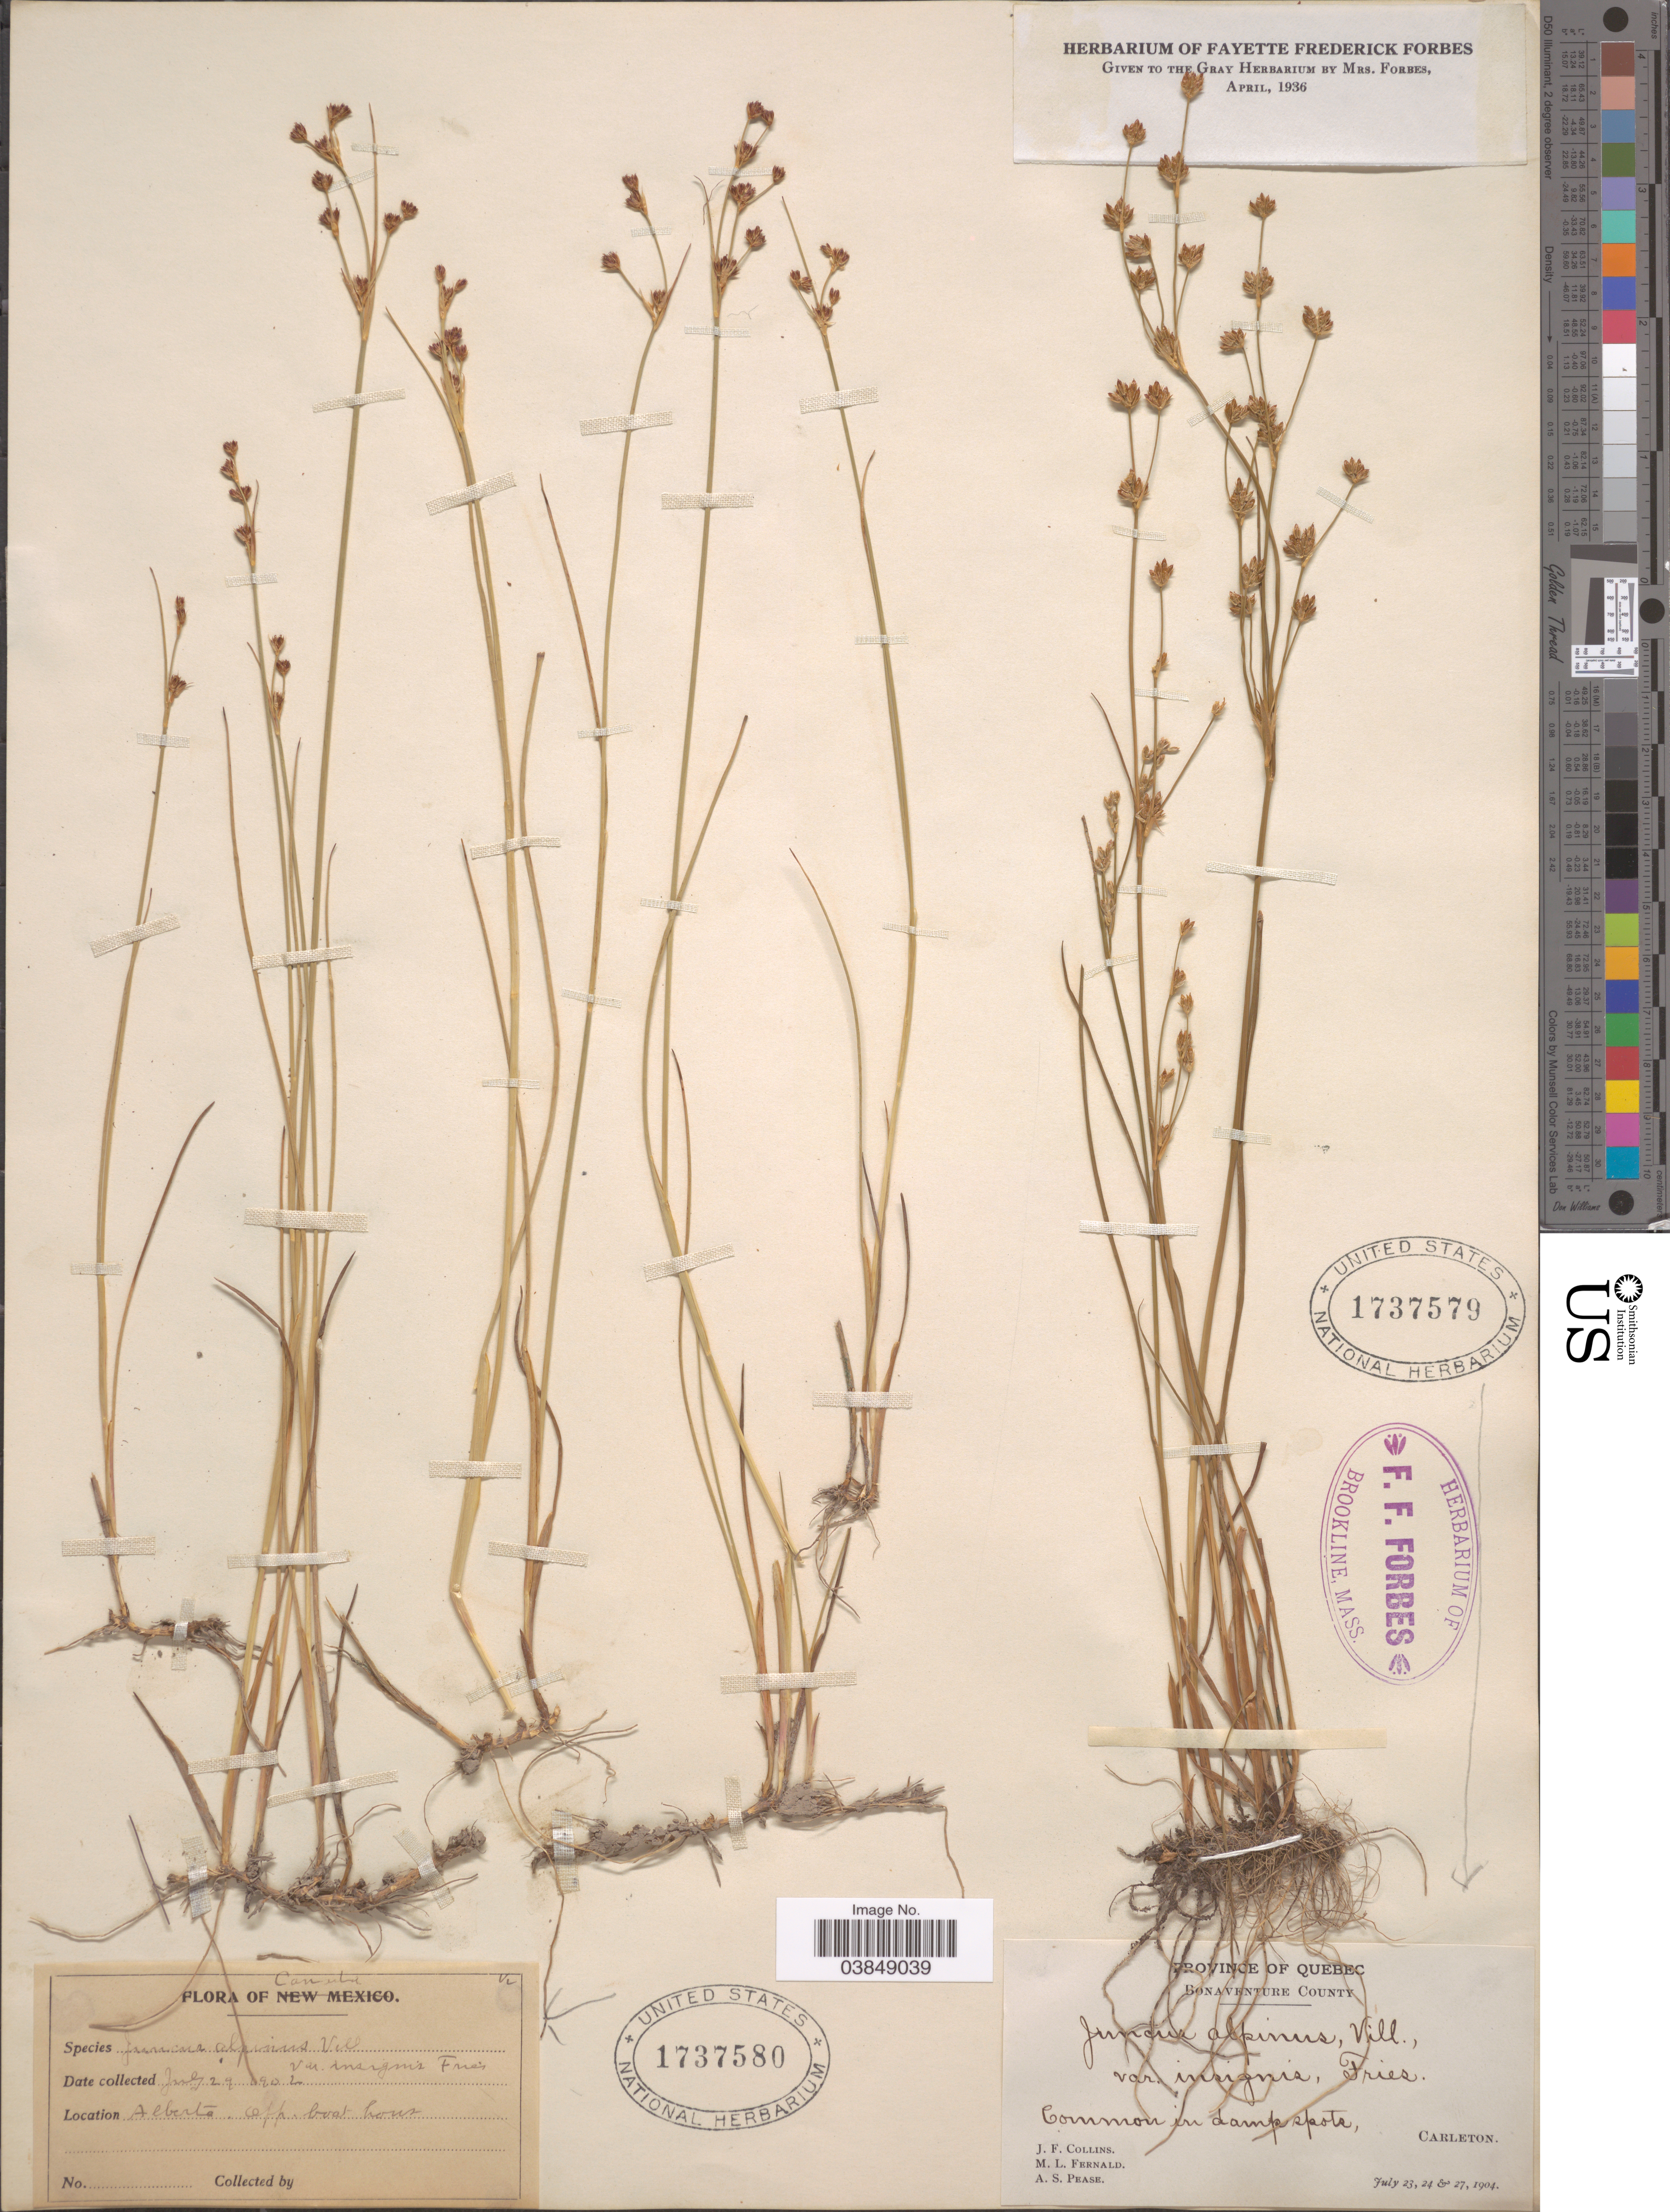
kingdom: Plantae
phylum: Tracheophyta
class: Liliopsida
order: Poales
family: Juncaceae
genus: Juncus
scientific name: Juncus alpinus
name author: Vill.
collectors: J. Collins, M. L. Fernald & A. S. Pease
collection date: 1904-07-23/1904-07-27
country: Canada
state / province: Quebec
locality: Bonaventure County. Carleton.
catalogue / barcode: US 1737579-2